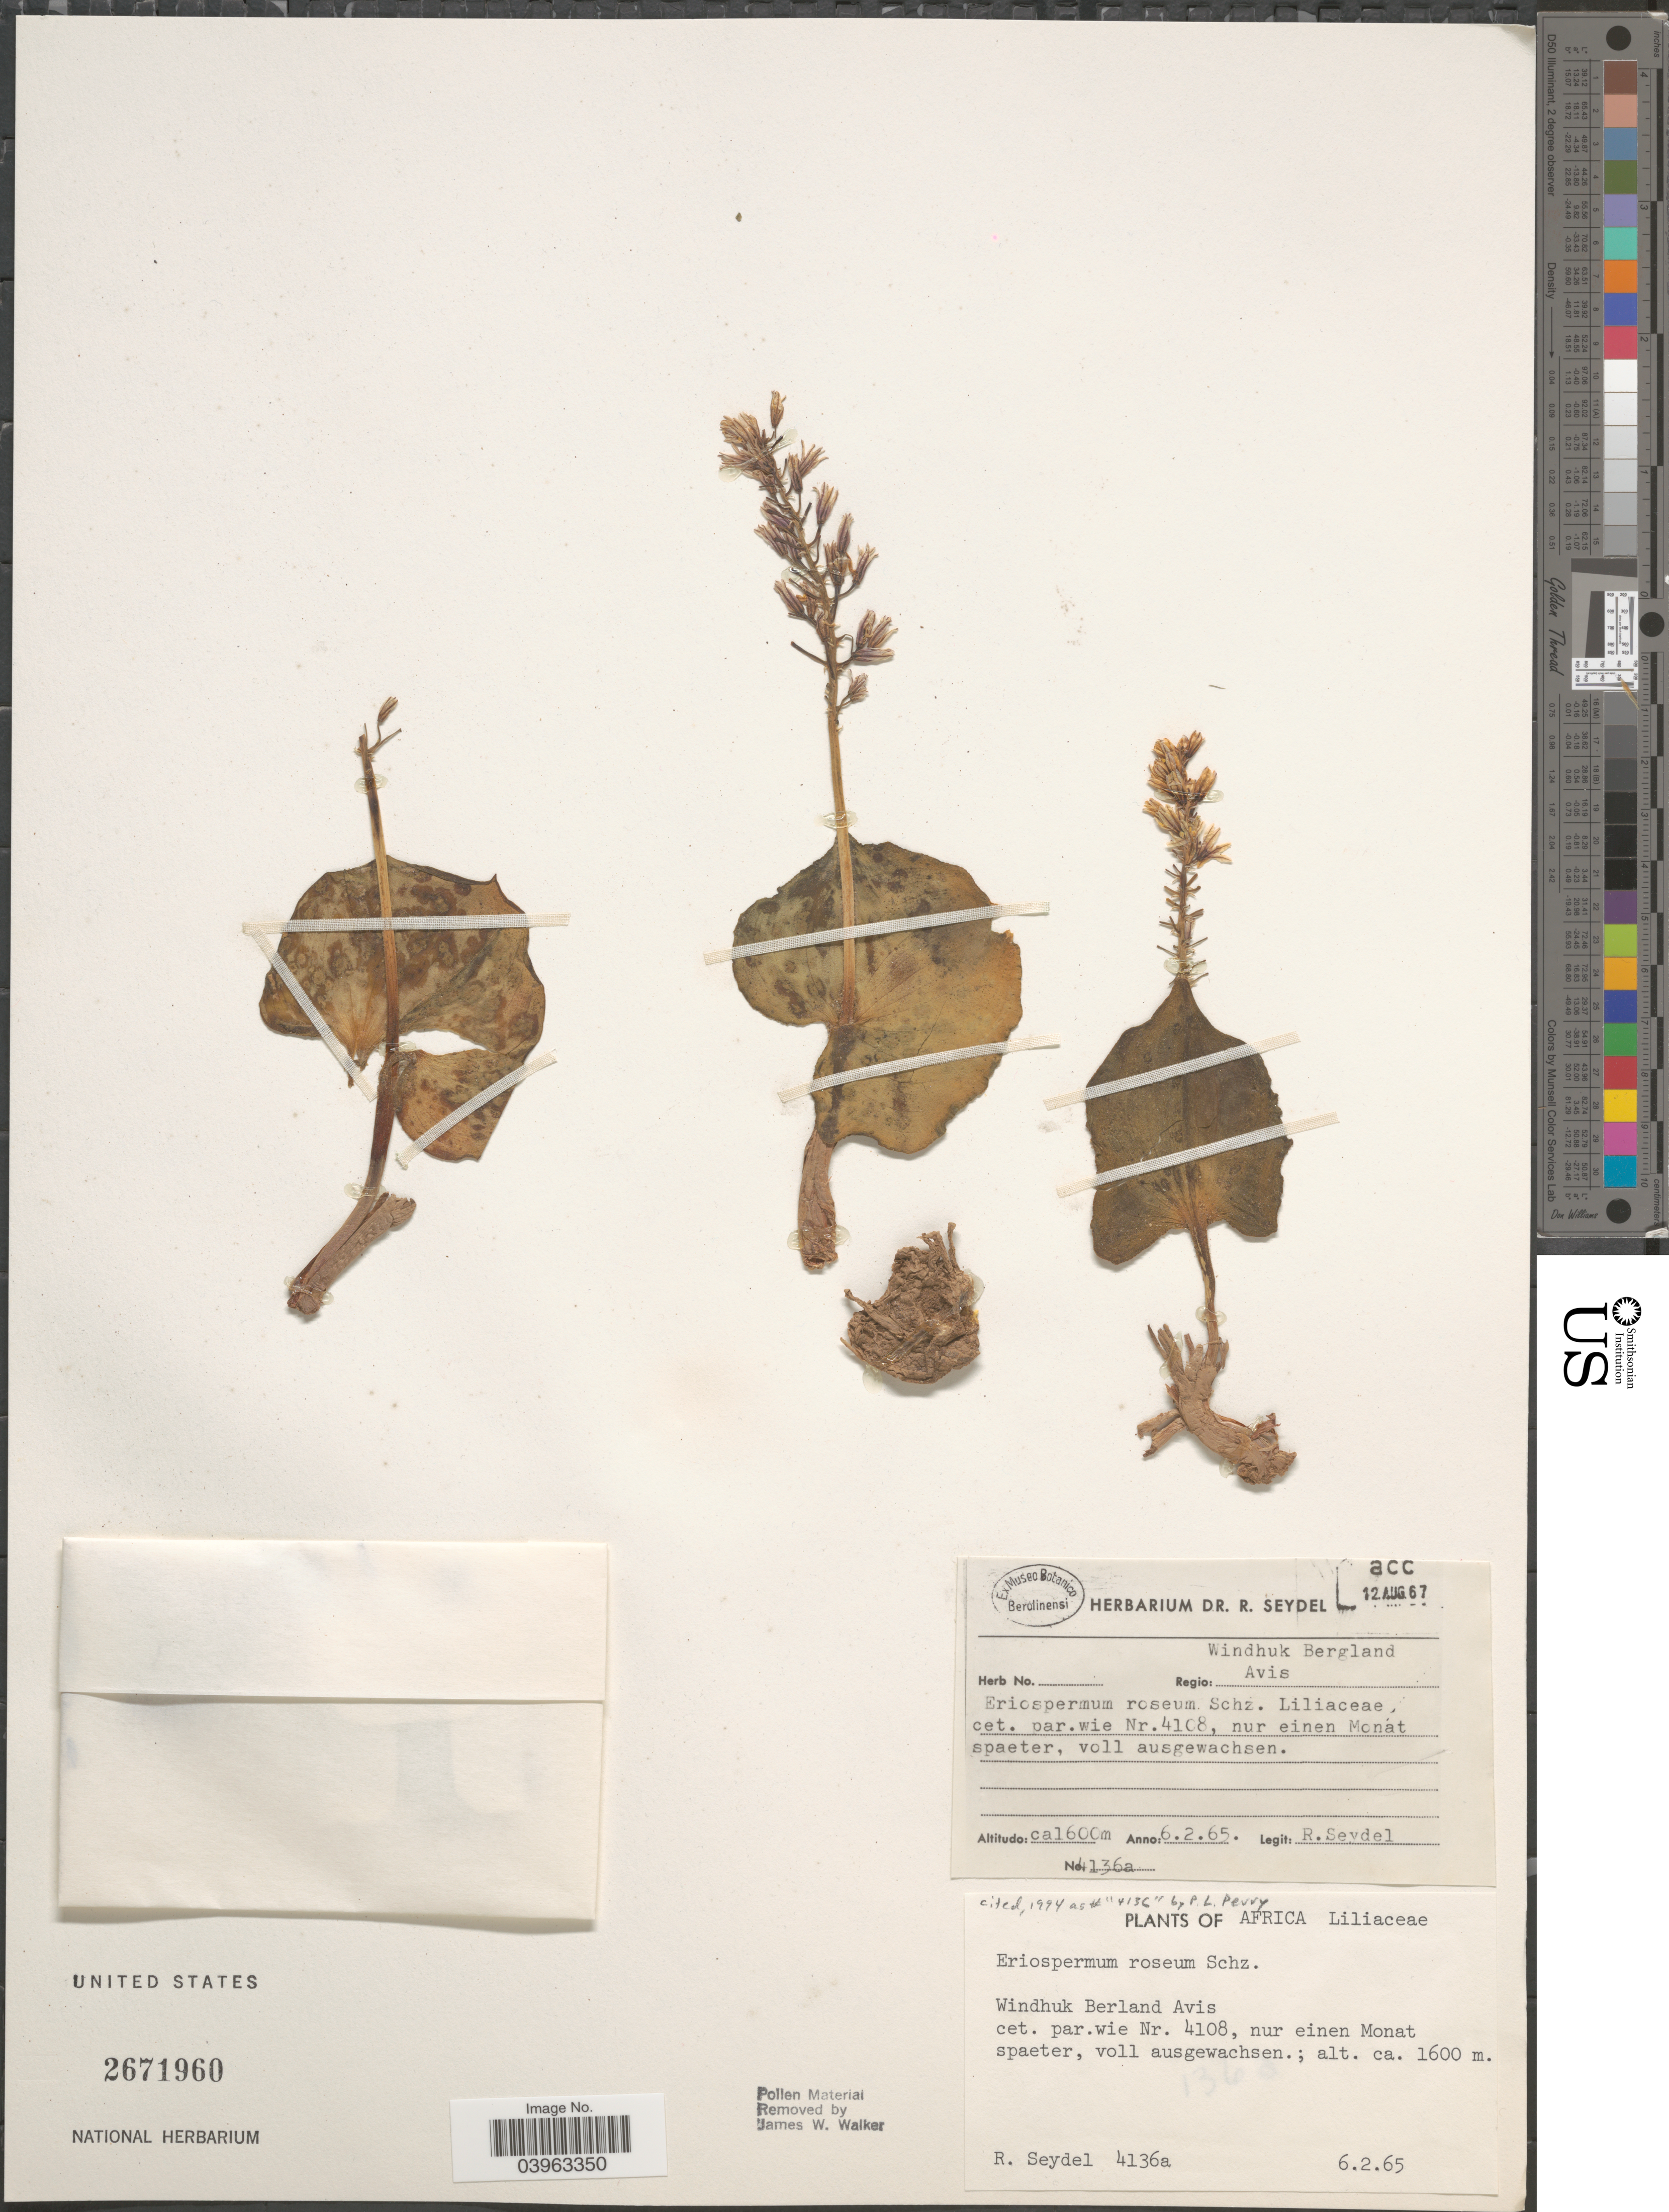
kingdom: Plantae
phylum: Tracheophyta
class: Liliopsida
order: Asparagales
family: Asparagaceae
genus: Eriospermum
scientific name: Eriospermum roseum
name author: Schinz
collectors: R. Seydel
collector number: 4136a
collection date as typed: Transcribed d/m/y: 6/2/65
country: Namibia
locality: Regio: Windhuk Bergland, Avis.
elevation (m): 1600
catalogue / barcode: US 2671960